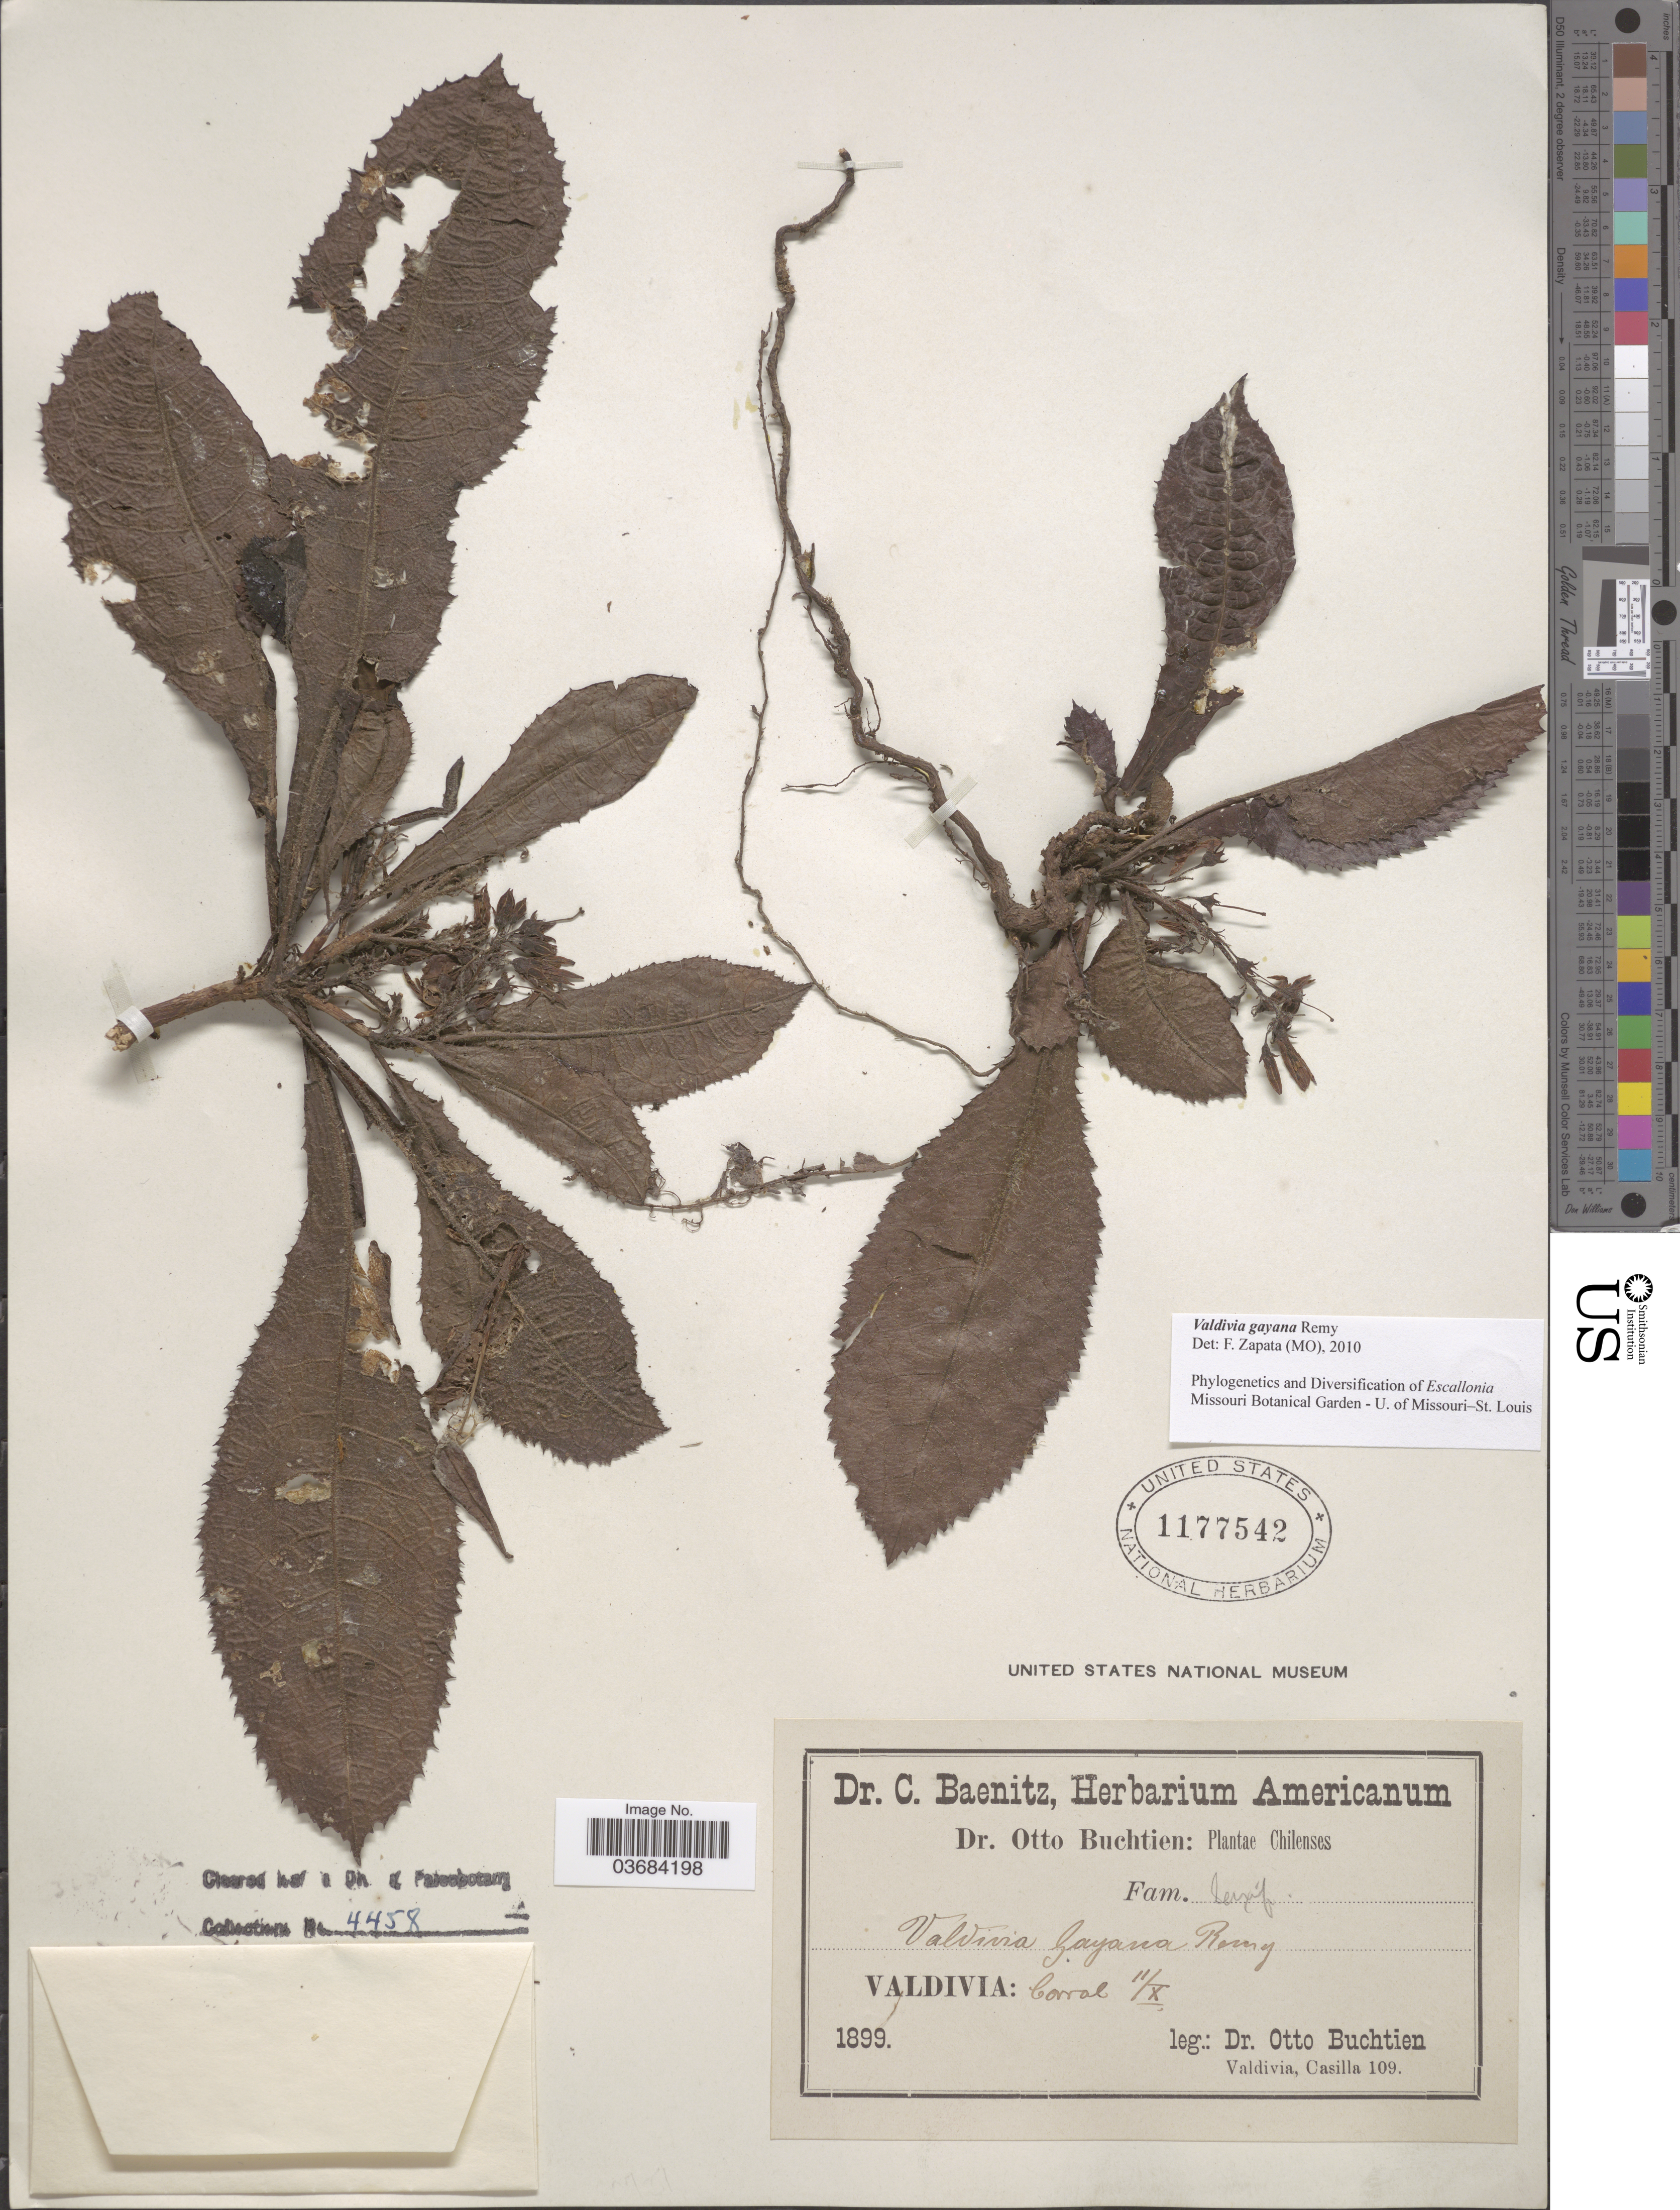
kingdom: Plantae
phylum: Tracheophyta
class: Magnoliopsida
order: Escalloniales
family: Escalloniaceae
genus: Valdivia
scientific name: Valdivia gayana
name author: Remy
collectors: O. Buchtien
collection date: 1899-10-11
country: Chile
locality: Valdivia: Corral.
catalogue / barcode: US 1177542